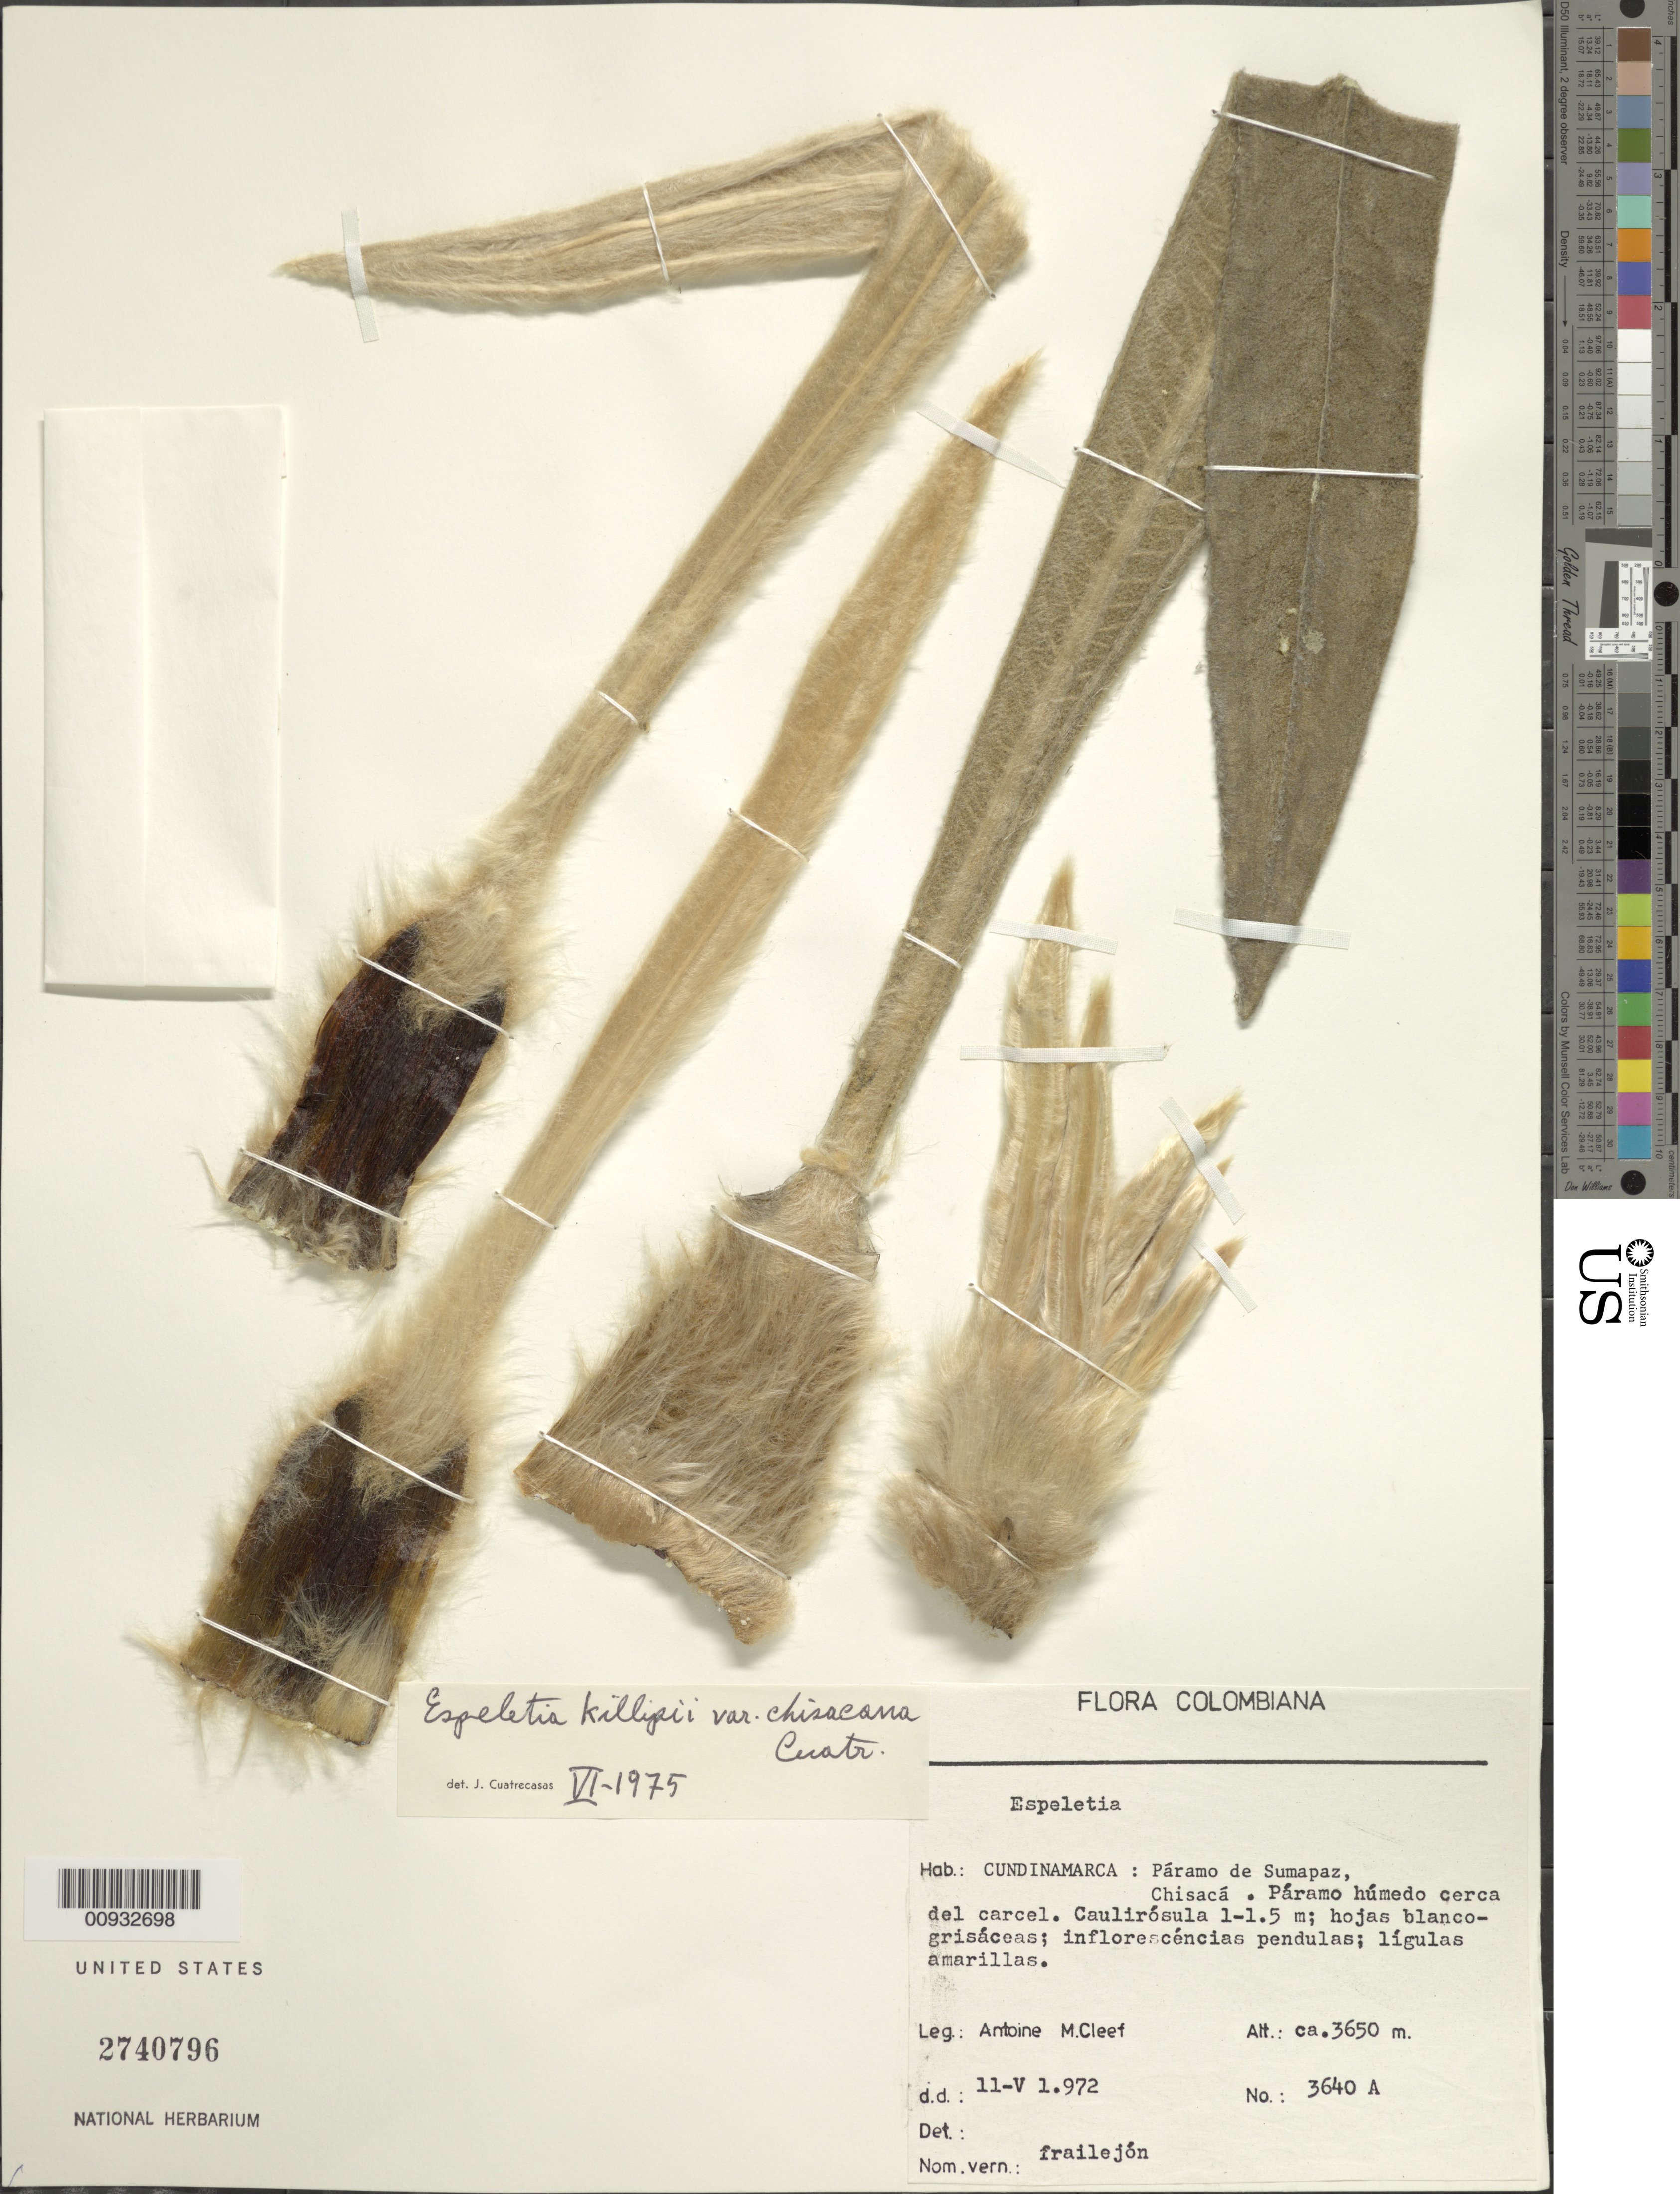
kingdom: Plantae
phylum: Tracheophyta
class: Magnoliopsida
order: Asterales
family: Asteraceae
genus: Espeletia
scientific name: Espeletia killipii var. chisacana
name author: Cuatrec.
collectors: A. M. Cleef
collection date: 1972-05-11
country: Colombia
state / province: Cundinamarca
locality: Páramo de Sumapaz. Chisacá. Páramo húmedo cerca de la carcel.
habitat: Páramo húmedo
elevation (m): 3650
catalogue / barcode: US 2740796